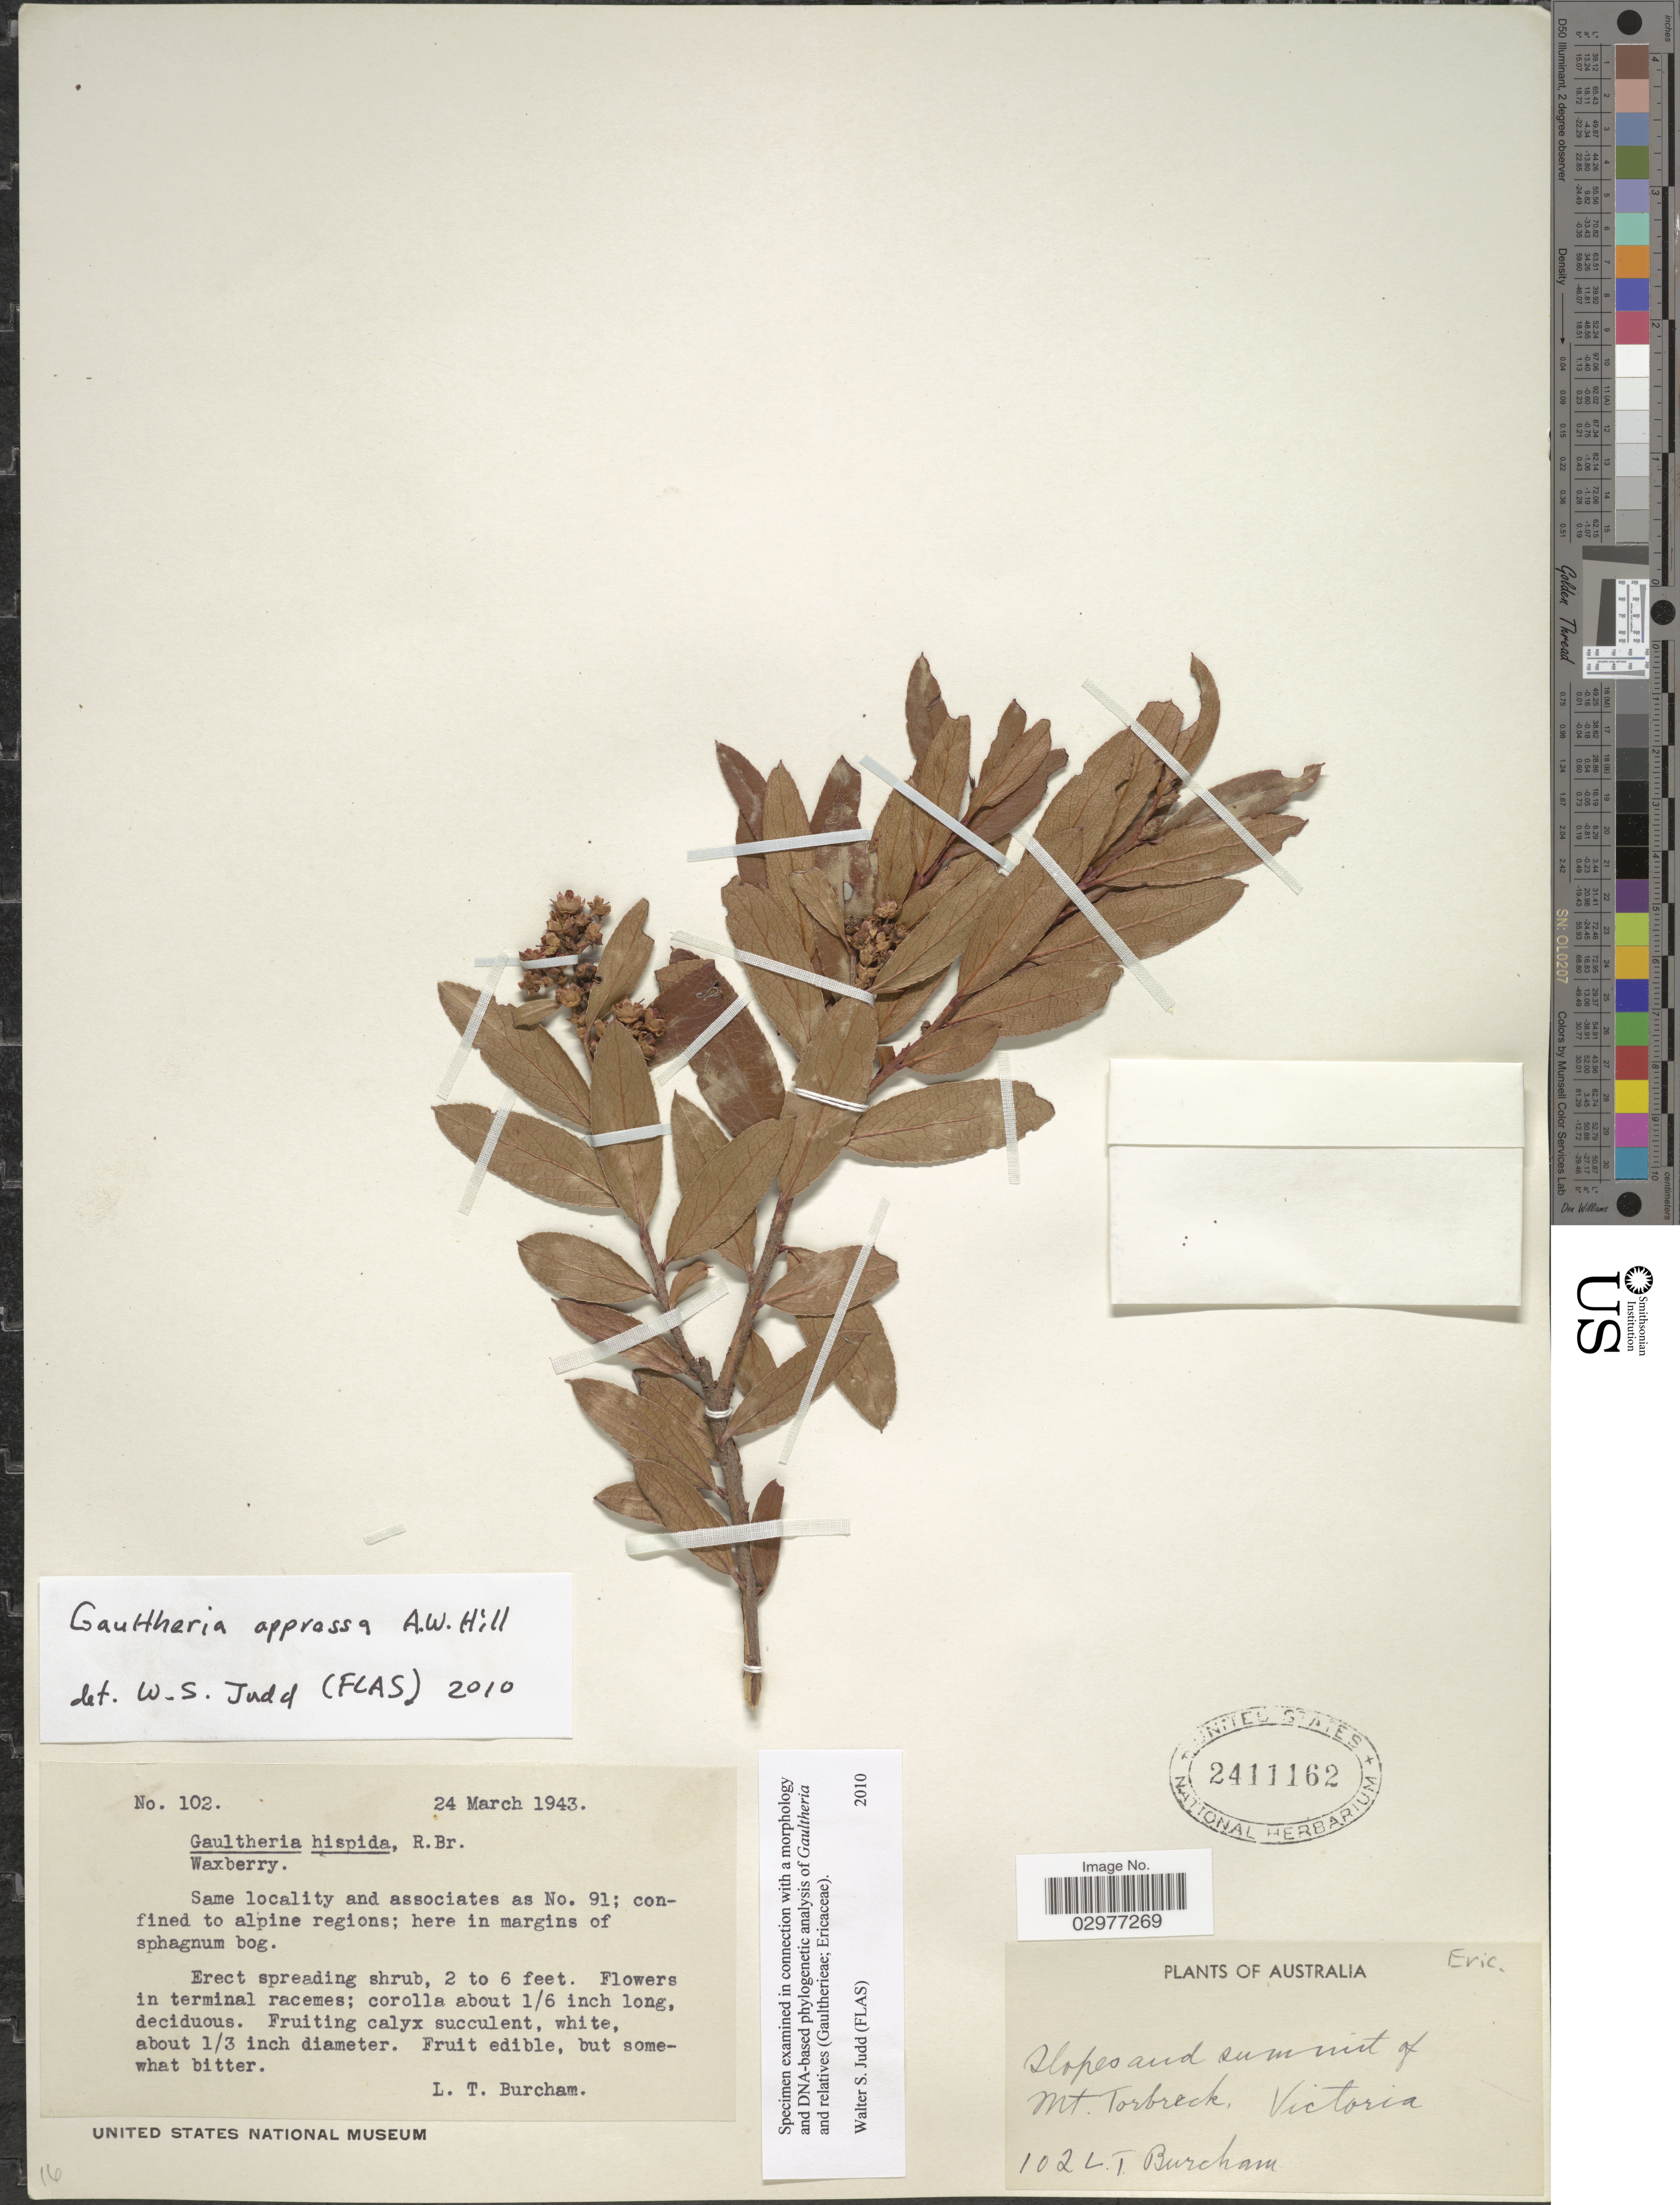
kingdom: Plantae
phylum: Tracheophyta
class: Magnoliopsida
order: Ericales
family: Ericaceae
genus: Gaultheria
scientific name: Gaultheria appressa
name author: A.W. Hill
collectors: L. Burcham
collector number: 102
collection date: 1943-03-24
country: Australia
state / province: Victoria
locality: Slopes and summit of Mt. Torbreck, Victoria.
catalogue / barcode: US 2411162